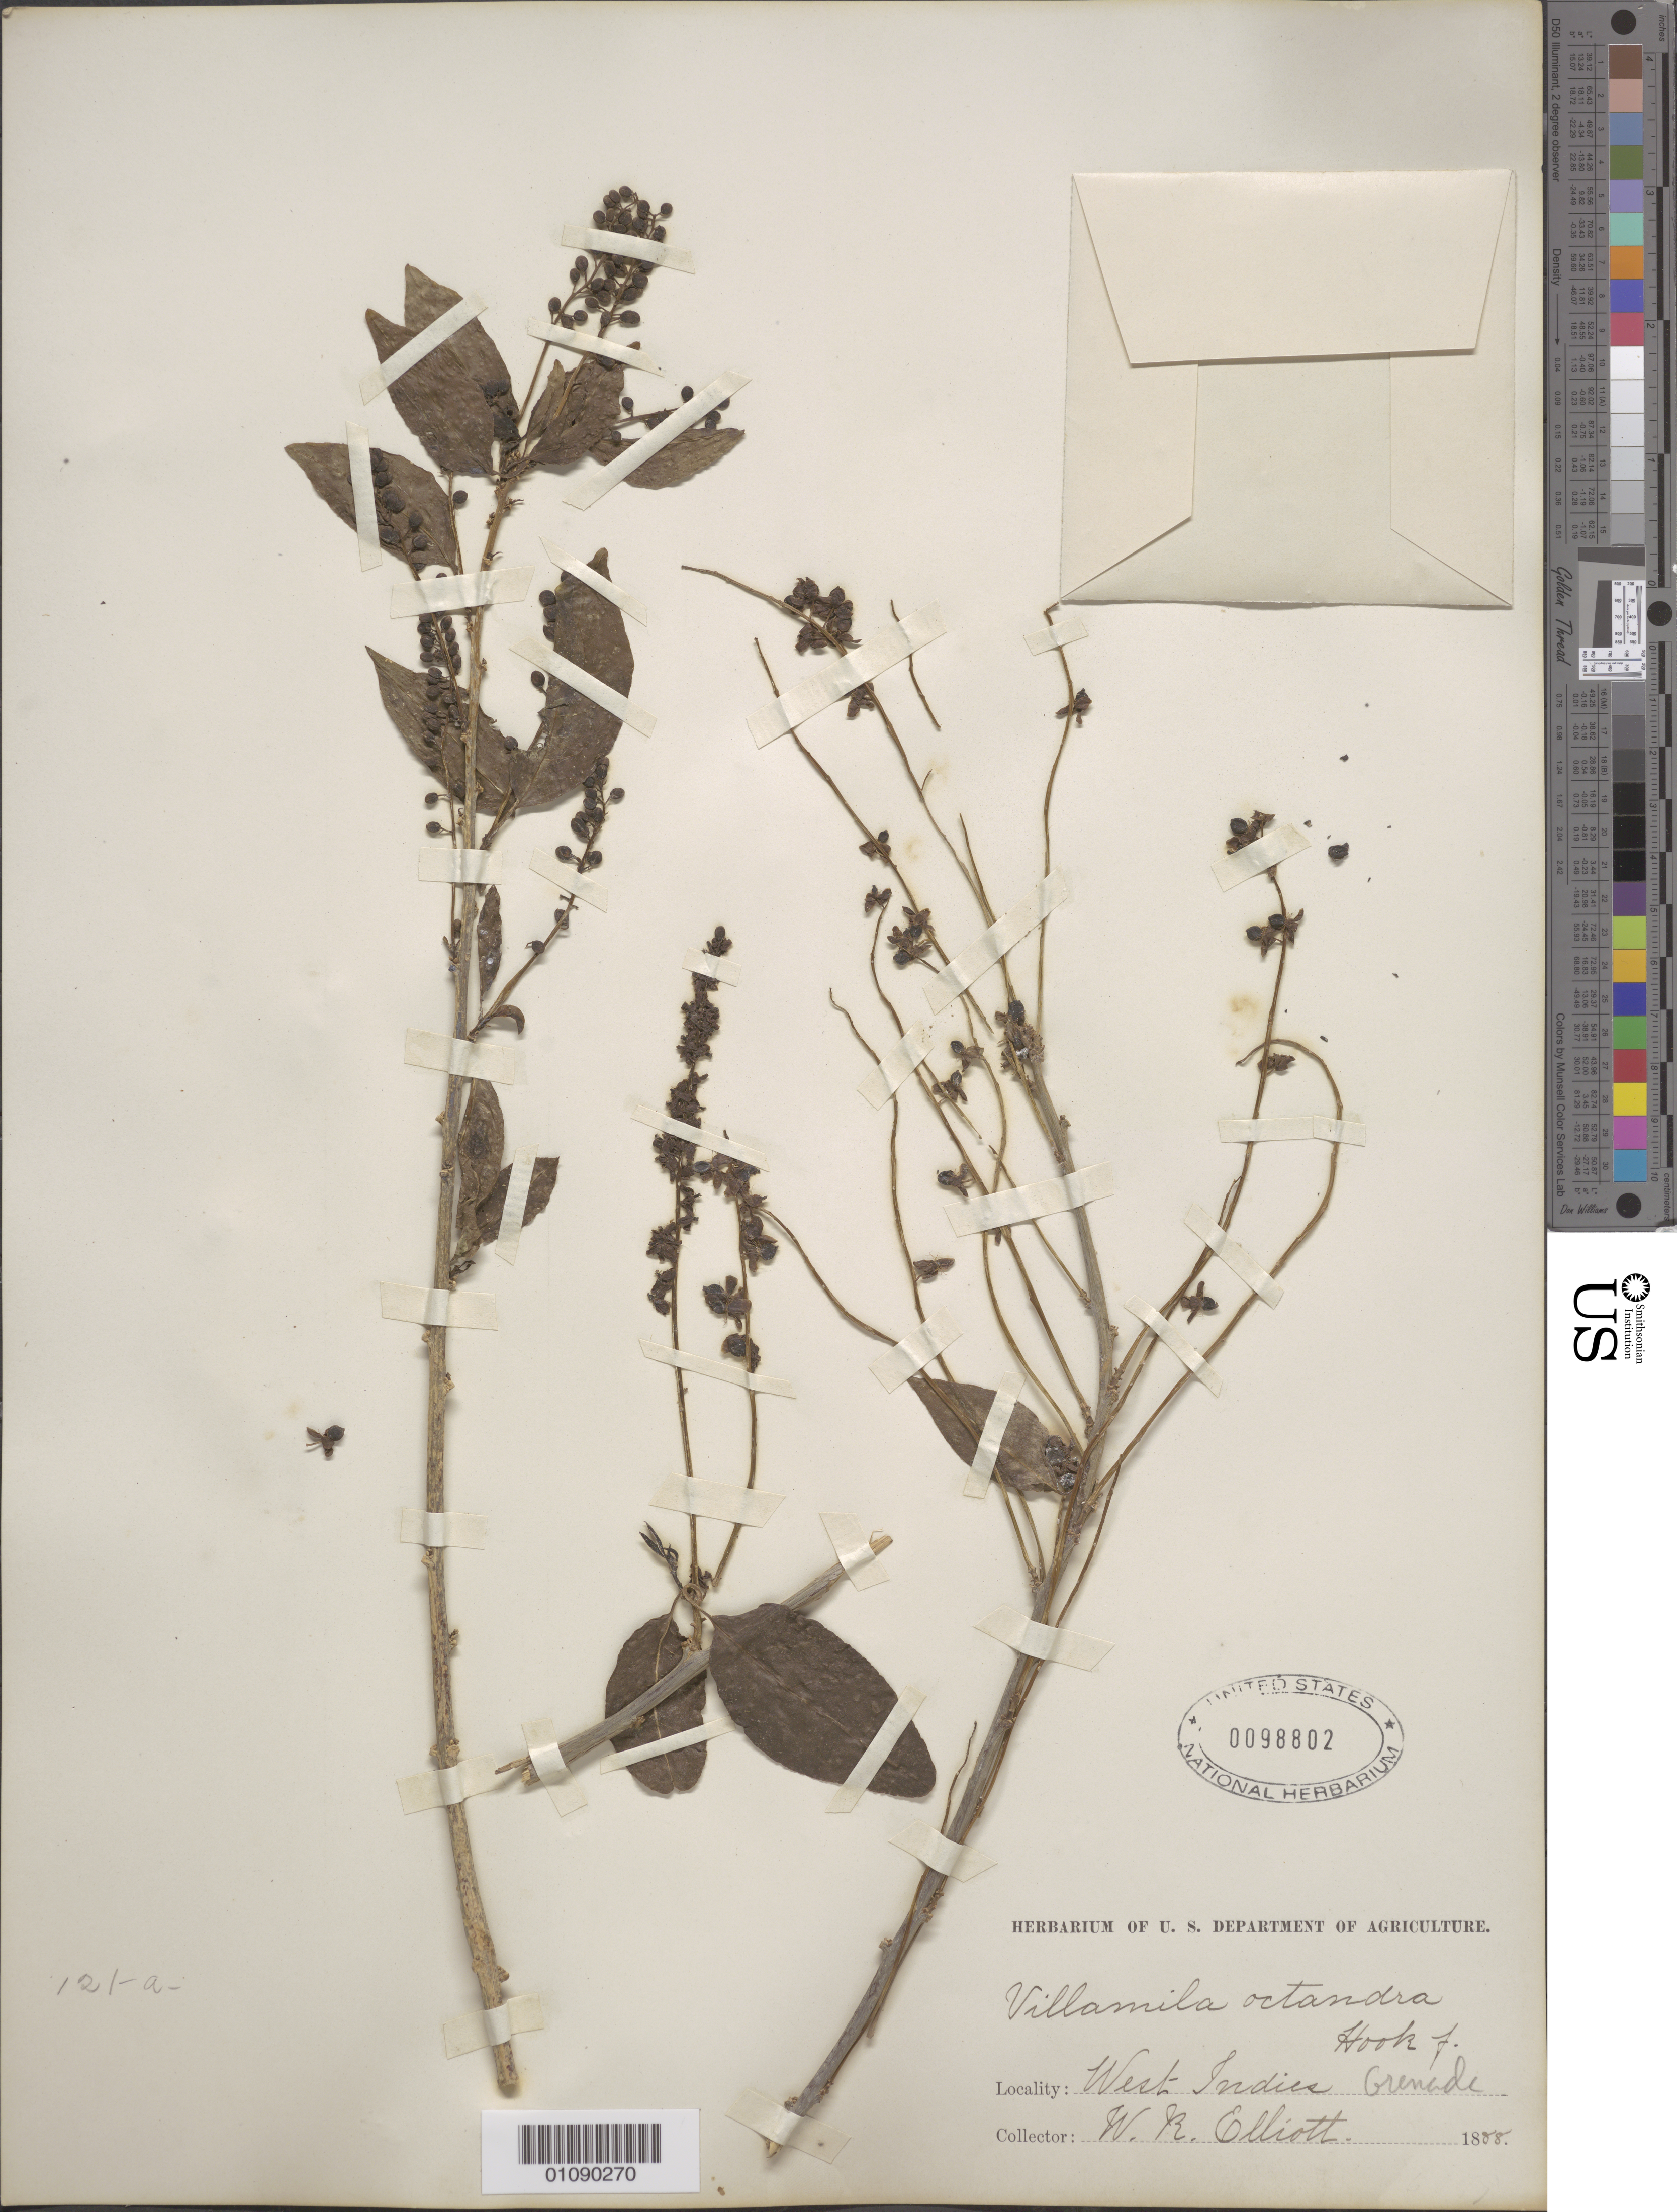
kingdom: Plantae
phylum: Tracheophyta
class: Magnoliopsida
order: Caryophyllales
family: Phytolaccaceae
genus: Trichostigma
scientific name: Trichostigma octandrum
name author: (L.) H. Walter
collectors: W. Elliott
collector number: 121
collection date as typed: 1888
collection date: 1888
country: Grenada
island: Grenada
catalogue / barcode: US 98802